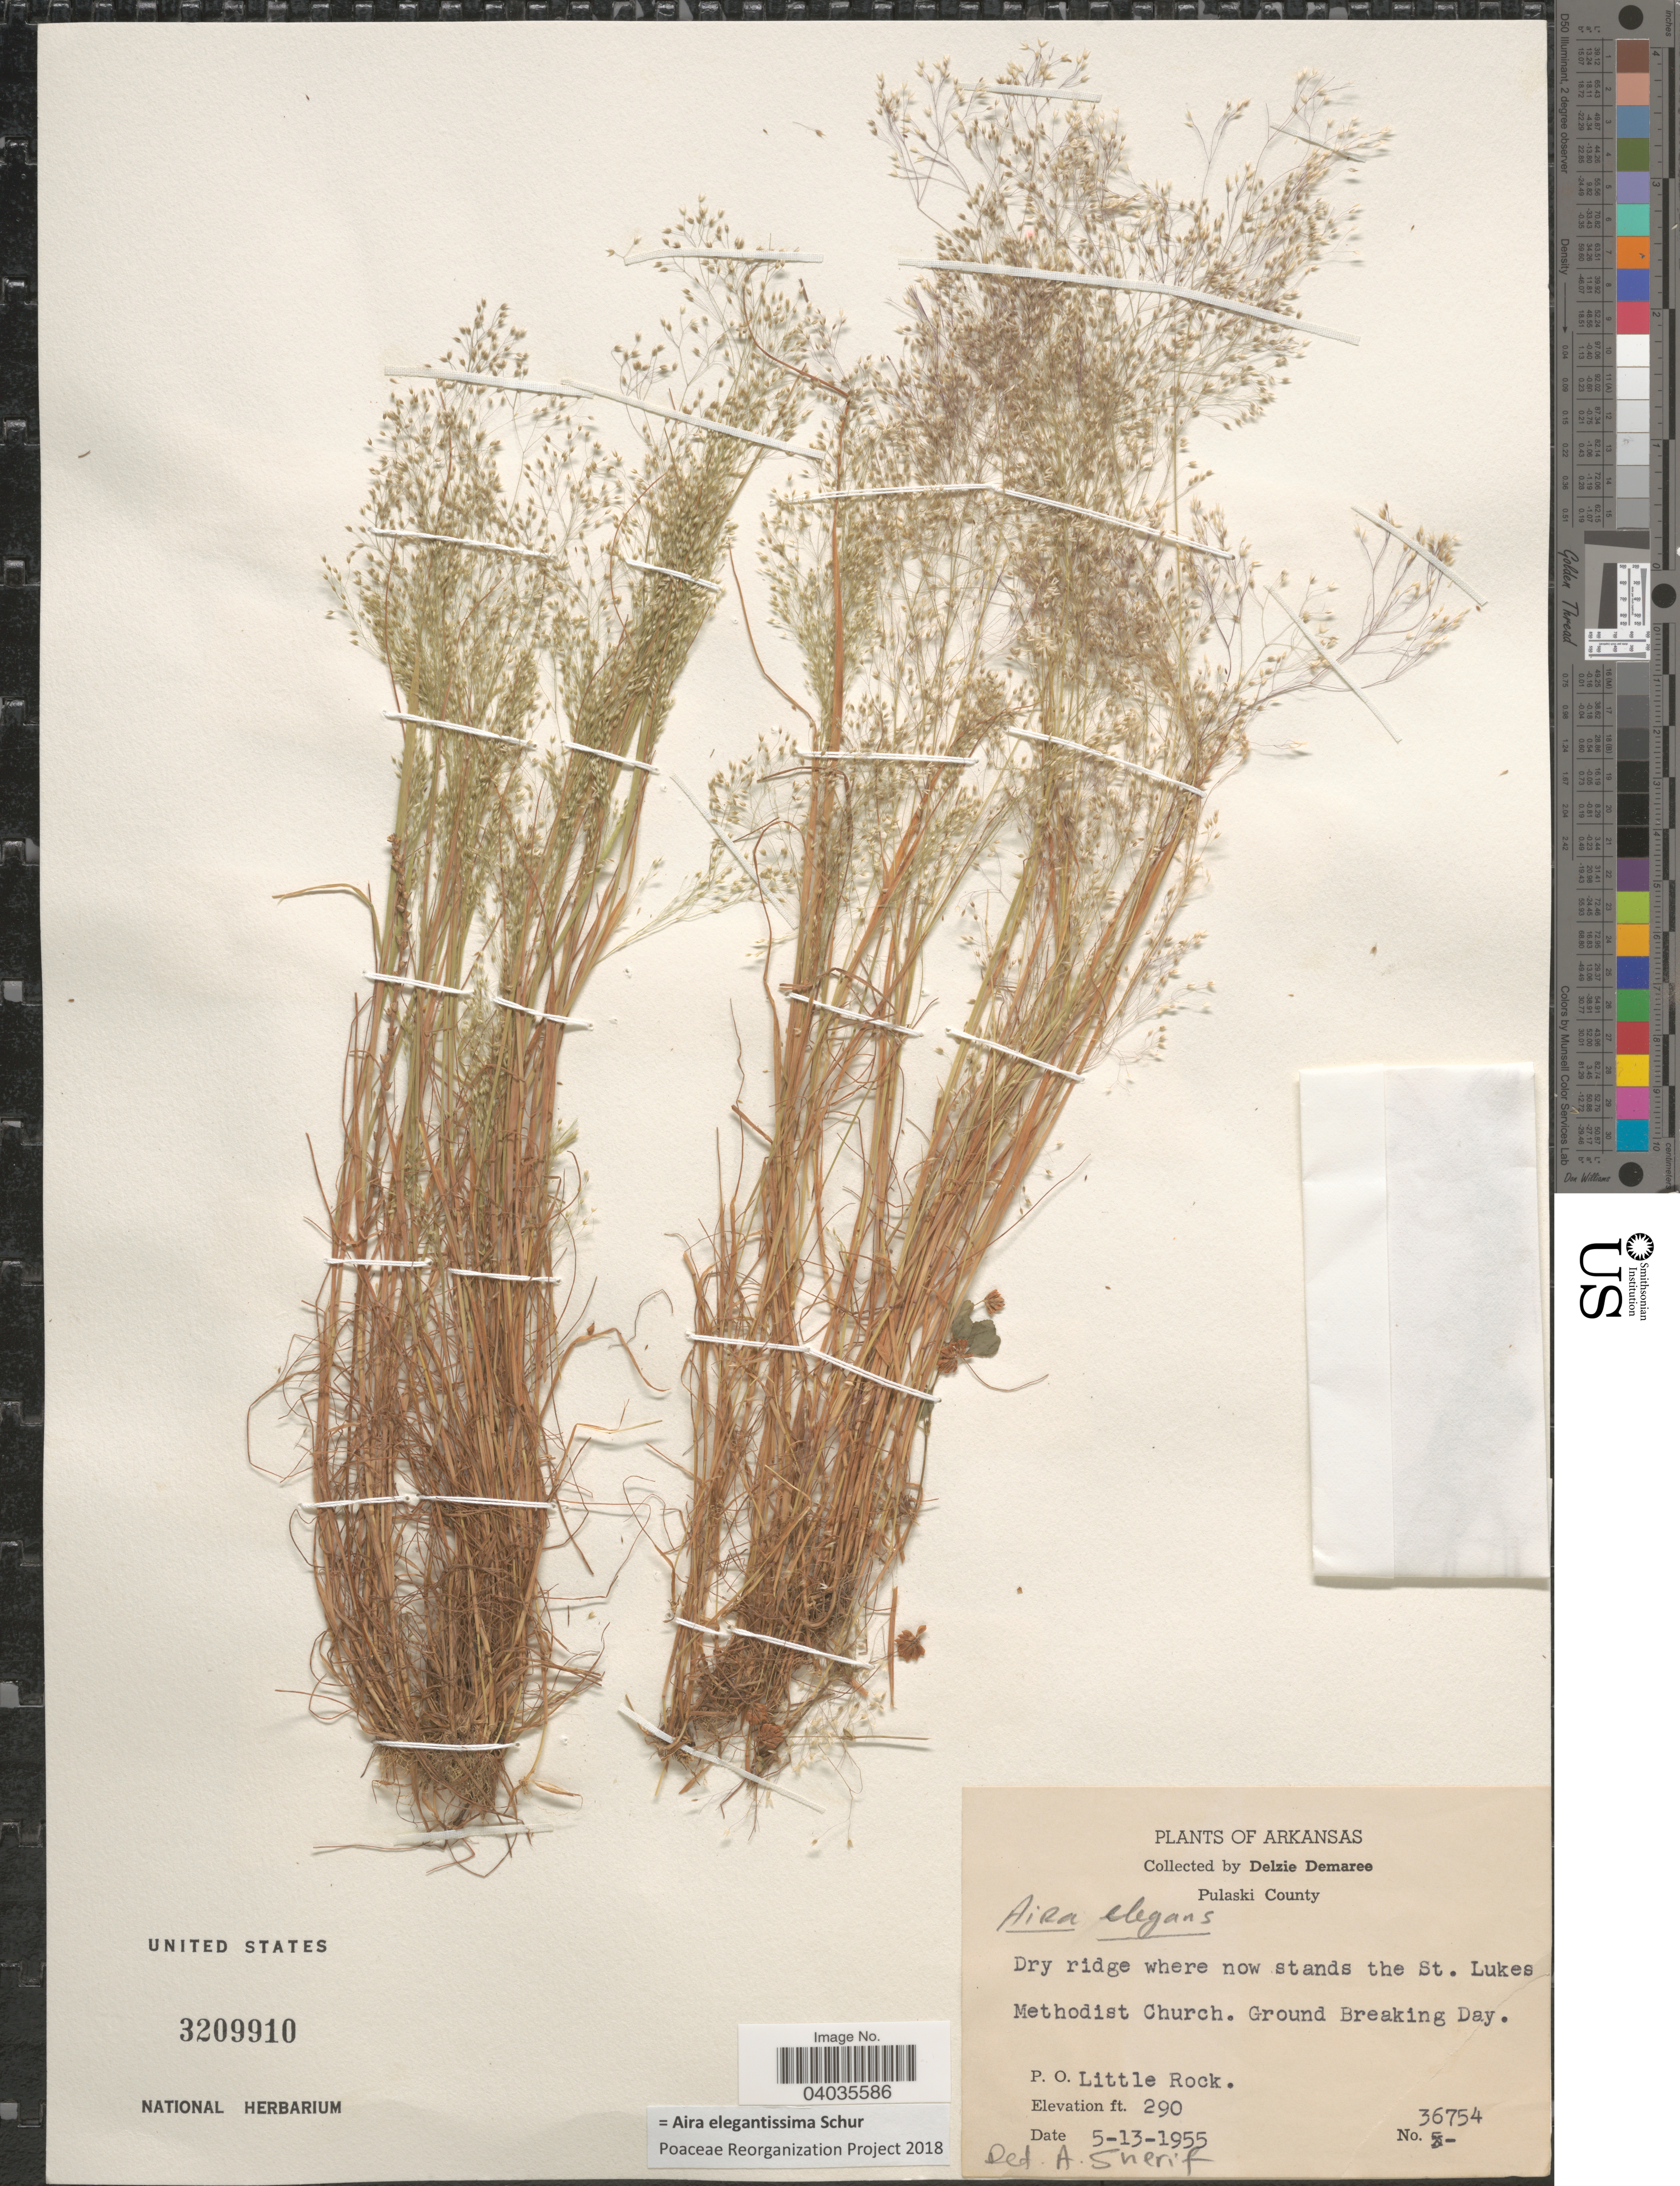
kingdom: Plantae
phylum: Tracheophyta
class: Liliopsida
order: Poales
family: Poaceae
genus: Aira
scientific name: Aira elegantissima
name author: Schur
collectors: D. Demaree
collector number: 36754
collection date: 1955-05-13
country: United States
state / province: Arkansas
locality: Pulaski County. St. Lukes Methodist Church. Ground Breaking Day. P. O. Little Rock.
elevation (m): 88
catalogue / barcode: US 3209910